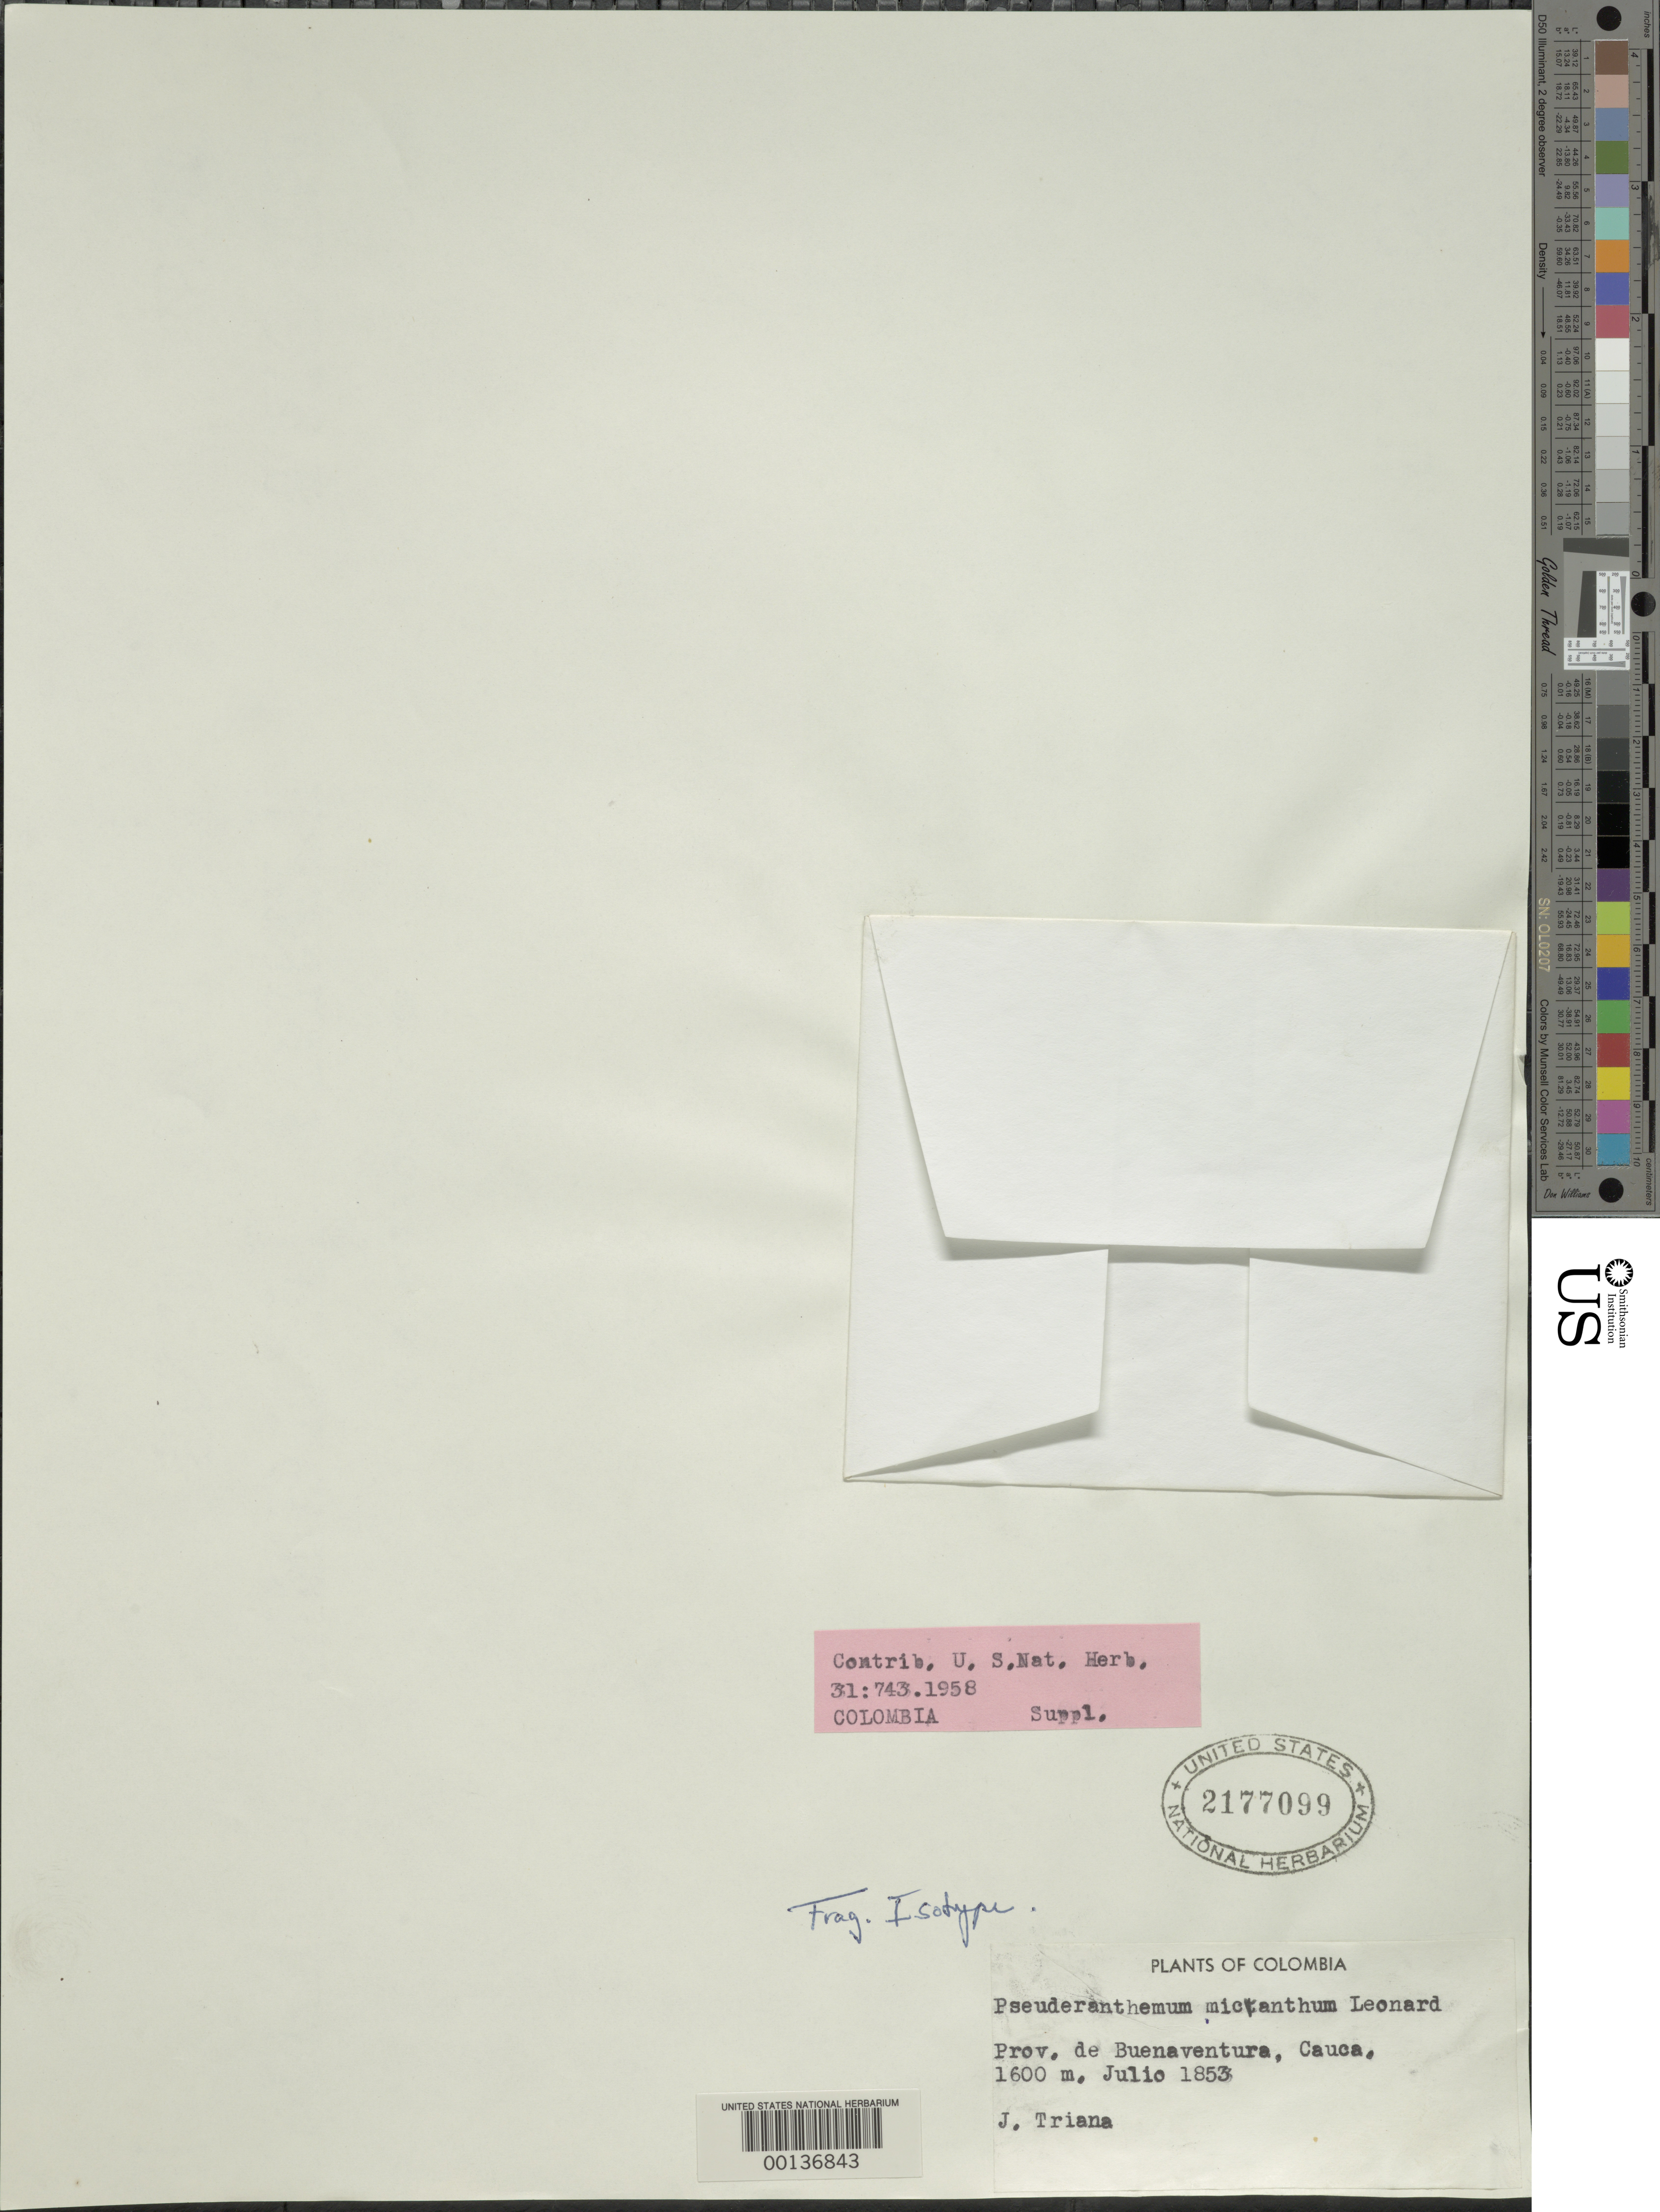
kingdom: Plantae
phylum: Tracheophyta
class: Magnoliopsida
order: Lamiales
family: Acanthaceae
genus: Pseuderanthemum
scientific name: Pseuderanthemum micranthum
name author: Leonard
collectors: J. J. Triana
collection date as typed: Jul 1853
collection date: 1853-07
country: Colombia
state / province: Valle del Cauca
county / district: Buenaventura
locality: Buena Ventura Prov.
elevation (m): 1600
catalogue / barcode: US 2177099